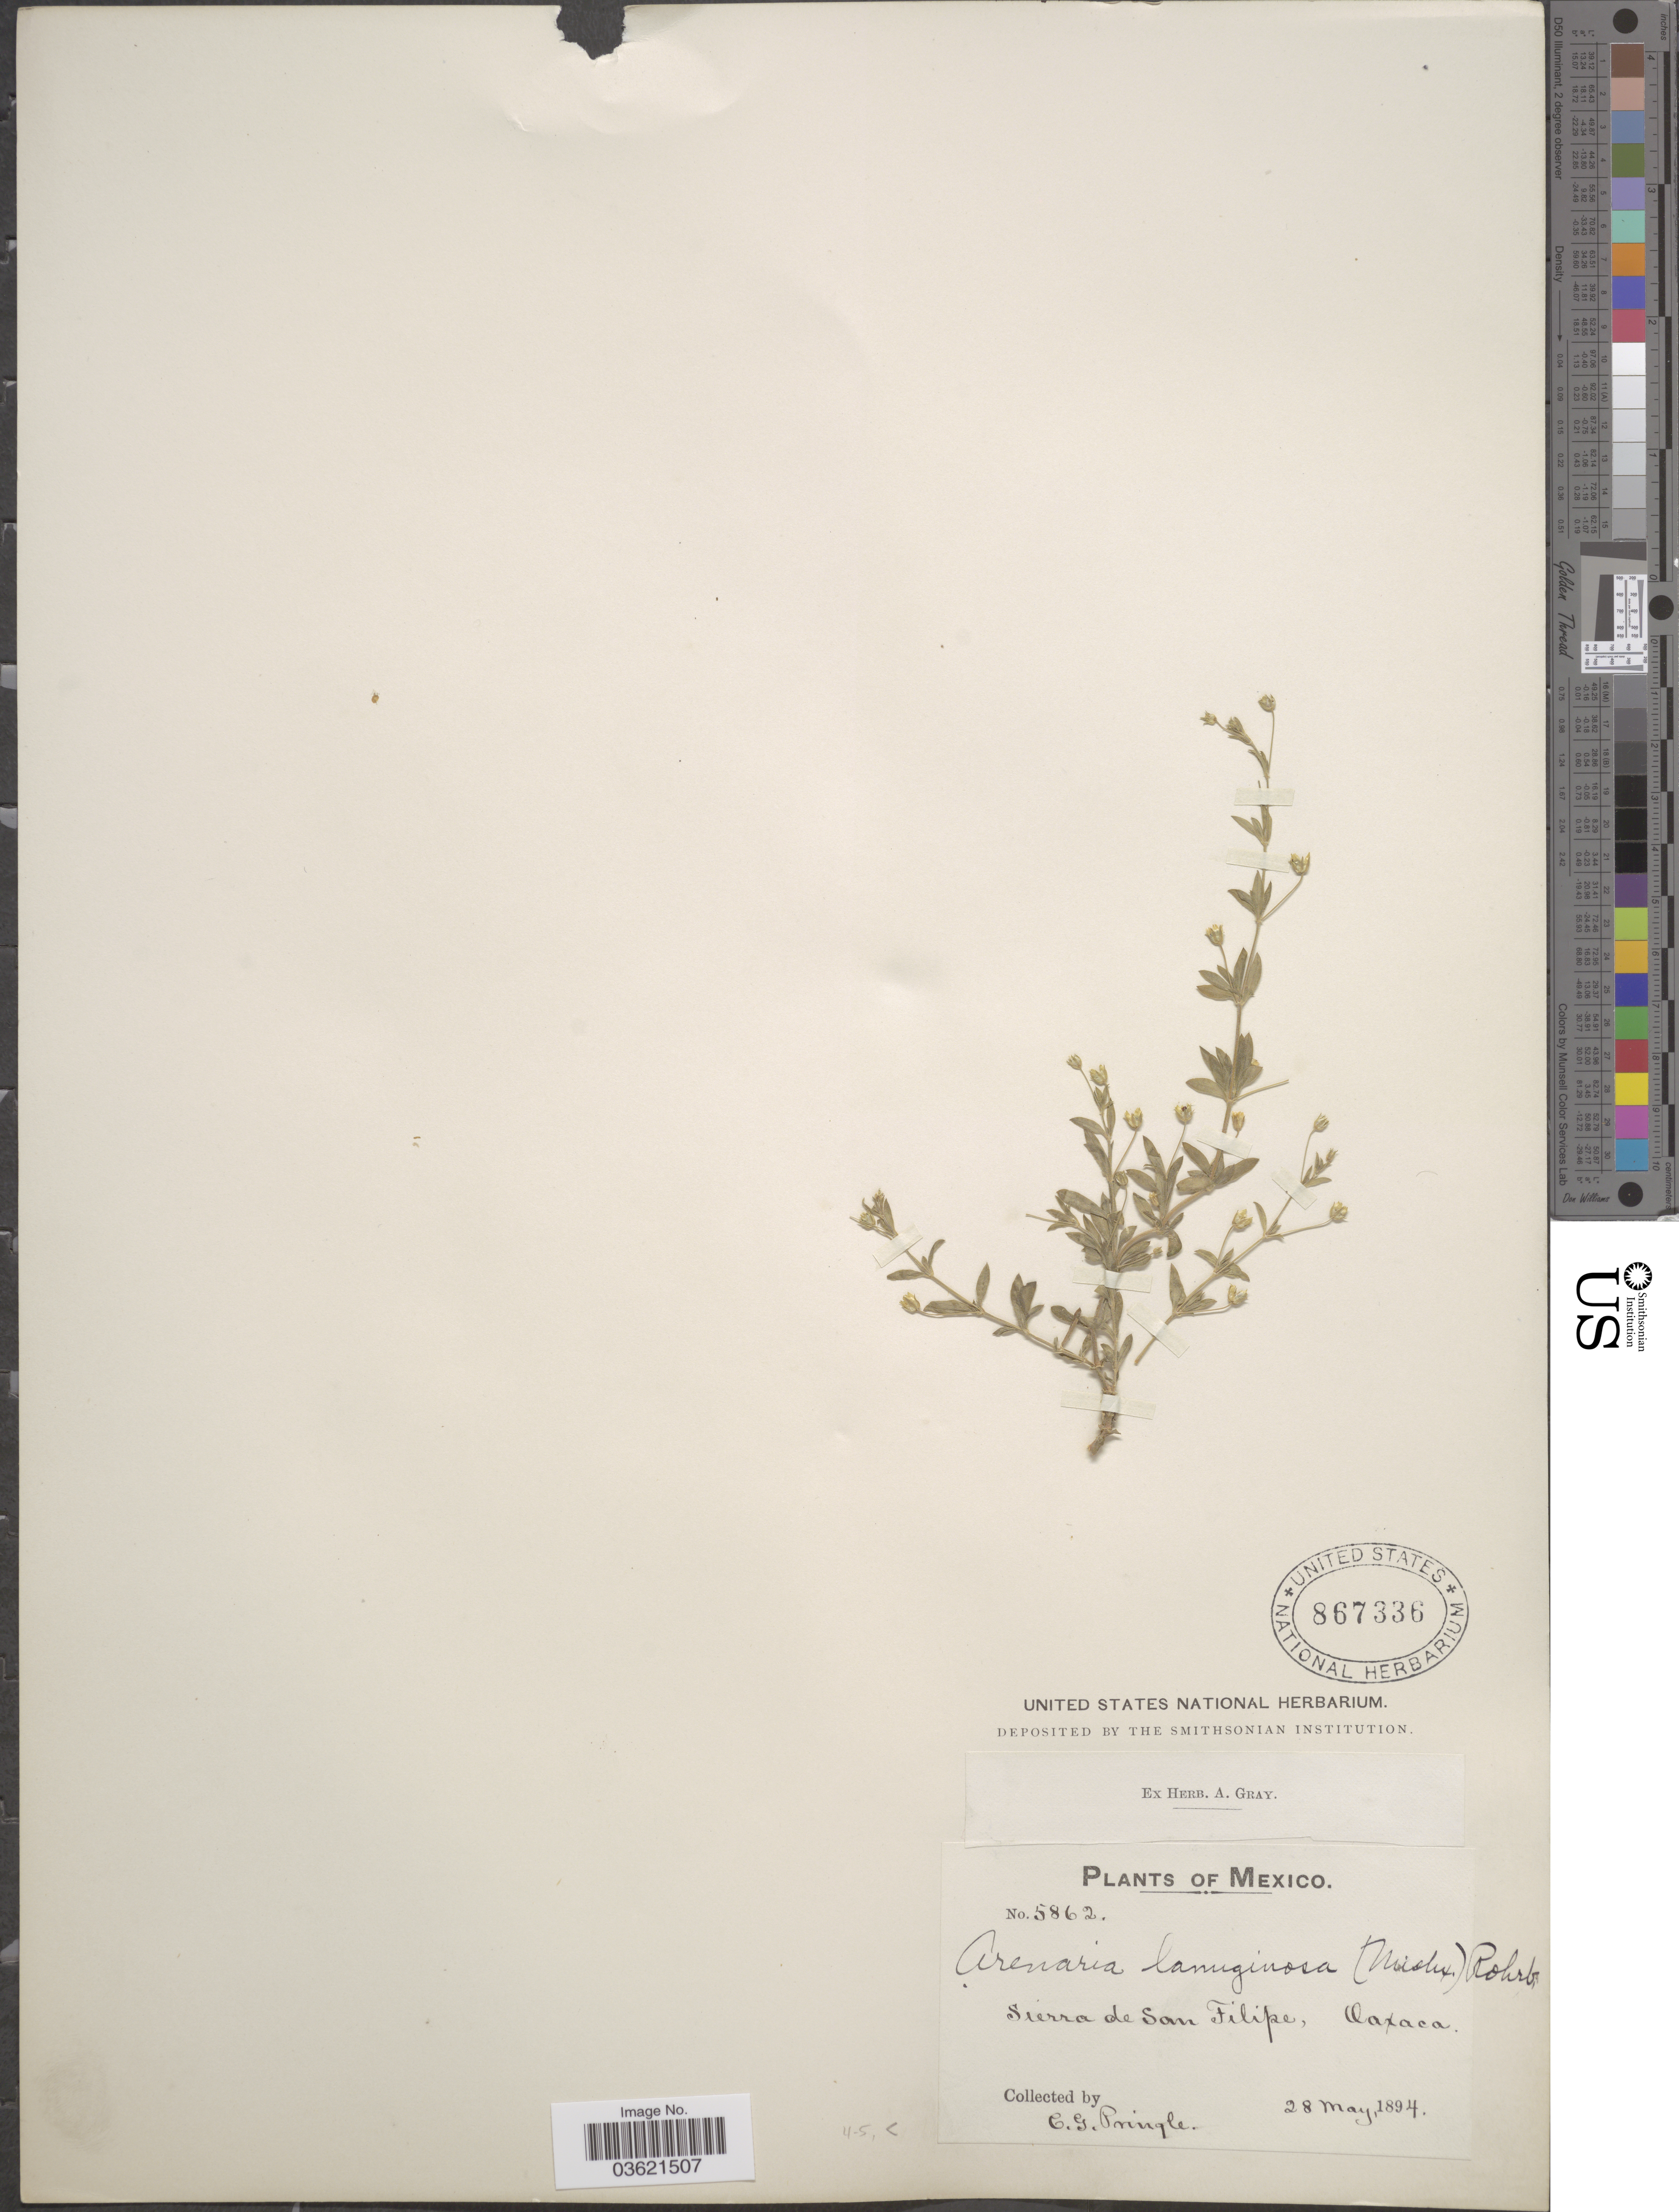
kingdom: Plantae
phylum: Tracheophyta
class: Magnoliopsida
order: Caryophyllales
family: Caryophyllaceae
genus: Arenaria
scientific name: Arenaria lanuginosa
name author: (Michx.) Rohrb.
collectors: C. G. Pringle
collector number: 5862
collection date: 1894-05-28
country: Mexico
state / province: Oaxaca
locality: Sierra de San Filipe.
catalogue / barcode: US 867336